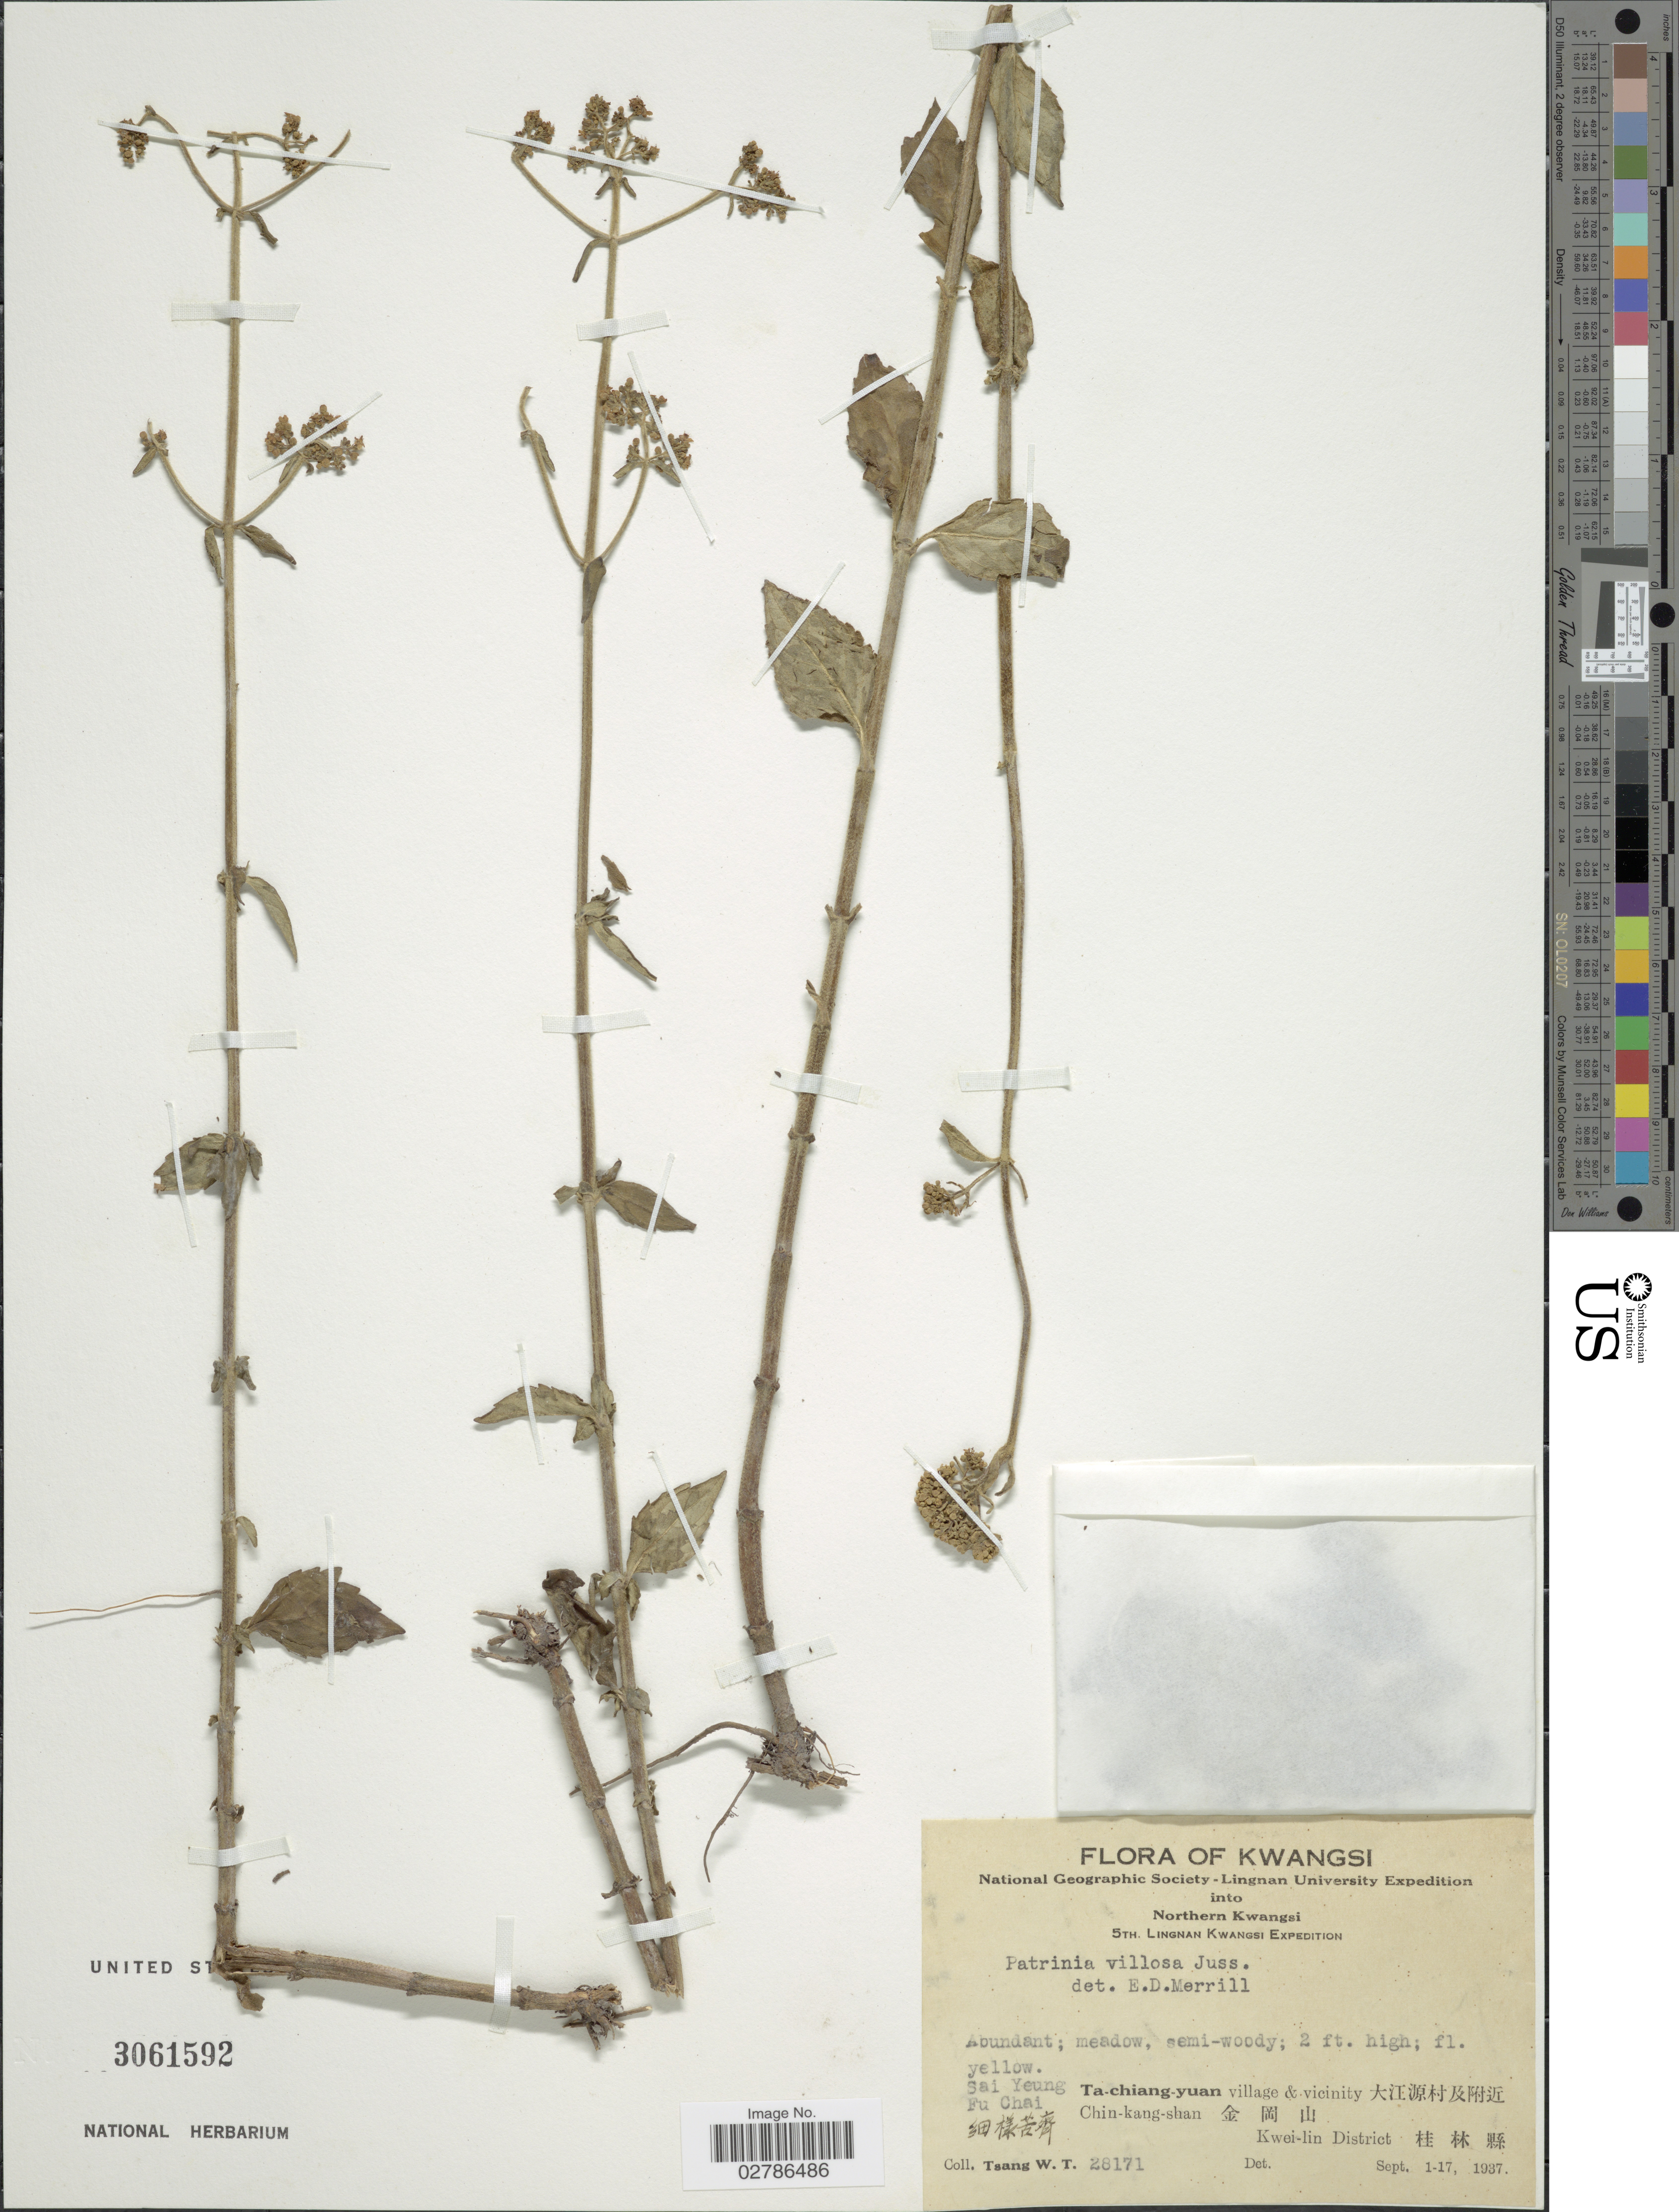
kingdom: Plantae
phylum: Tracheophyta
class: Magnoliopsida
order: Dipsacales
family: Caprifoliaceae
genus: Patrinia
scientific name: Patrinia villosa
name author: (Thunb.) Dufr.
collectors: W. T. Tsang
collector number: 28171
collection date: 1937-09-01/1937-09-17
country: China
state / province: Guangxi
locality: Kwangsi, Northern Kwangsi, Sai Yeng Fu Chai X, Ta-chiang-yuan village & vicinity X, Chin-kang-shan X, Kwei-lin District X.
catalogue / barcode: US 3061592